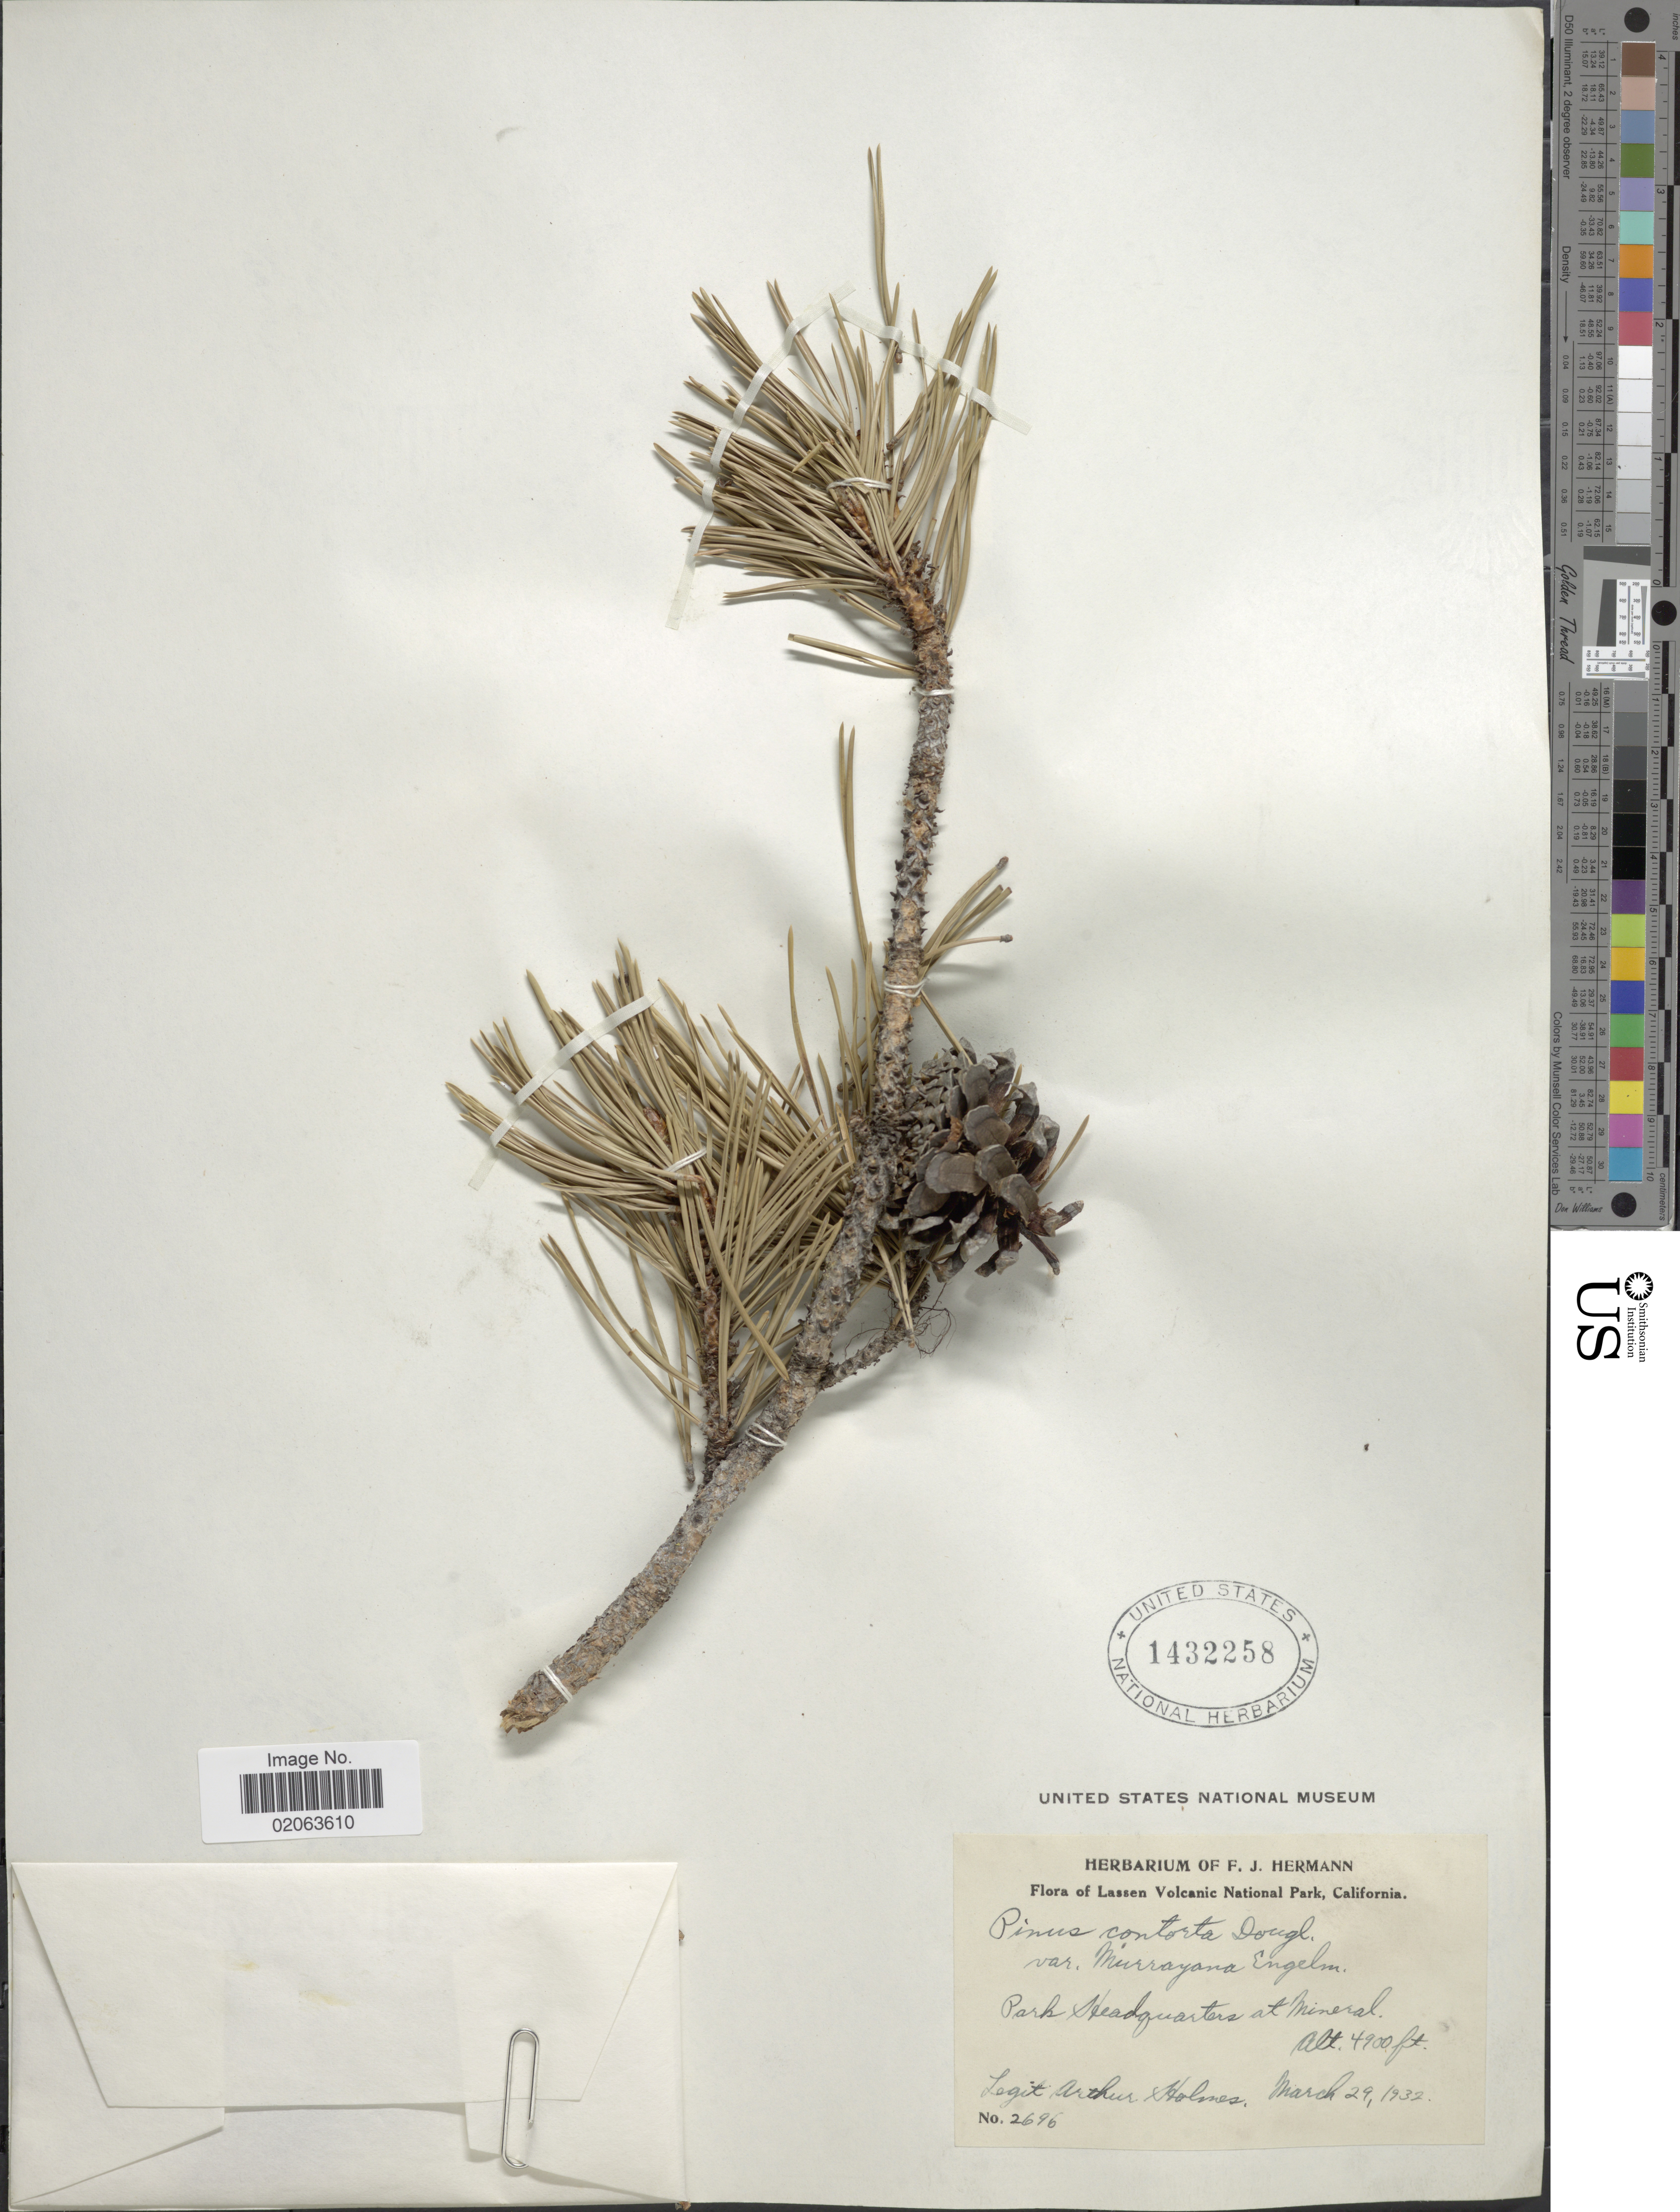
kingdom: Plantae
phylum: Tracheophyta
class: Pinopsida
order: Pinales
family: Pinaceae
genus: Pinus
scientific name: Pinus contorta var. murrayana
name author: (Balf.) S. Watson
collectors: A. Holmes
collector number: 2696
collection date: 1932-03-29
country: United States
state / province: California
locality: Lassen Volcanic National Park. Park Headquarters at Mineral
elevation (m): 1494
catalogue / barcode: US 1432258